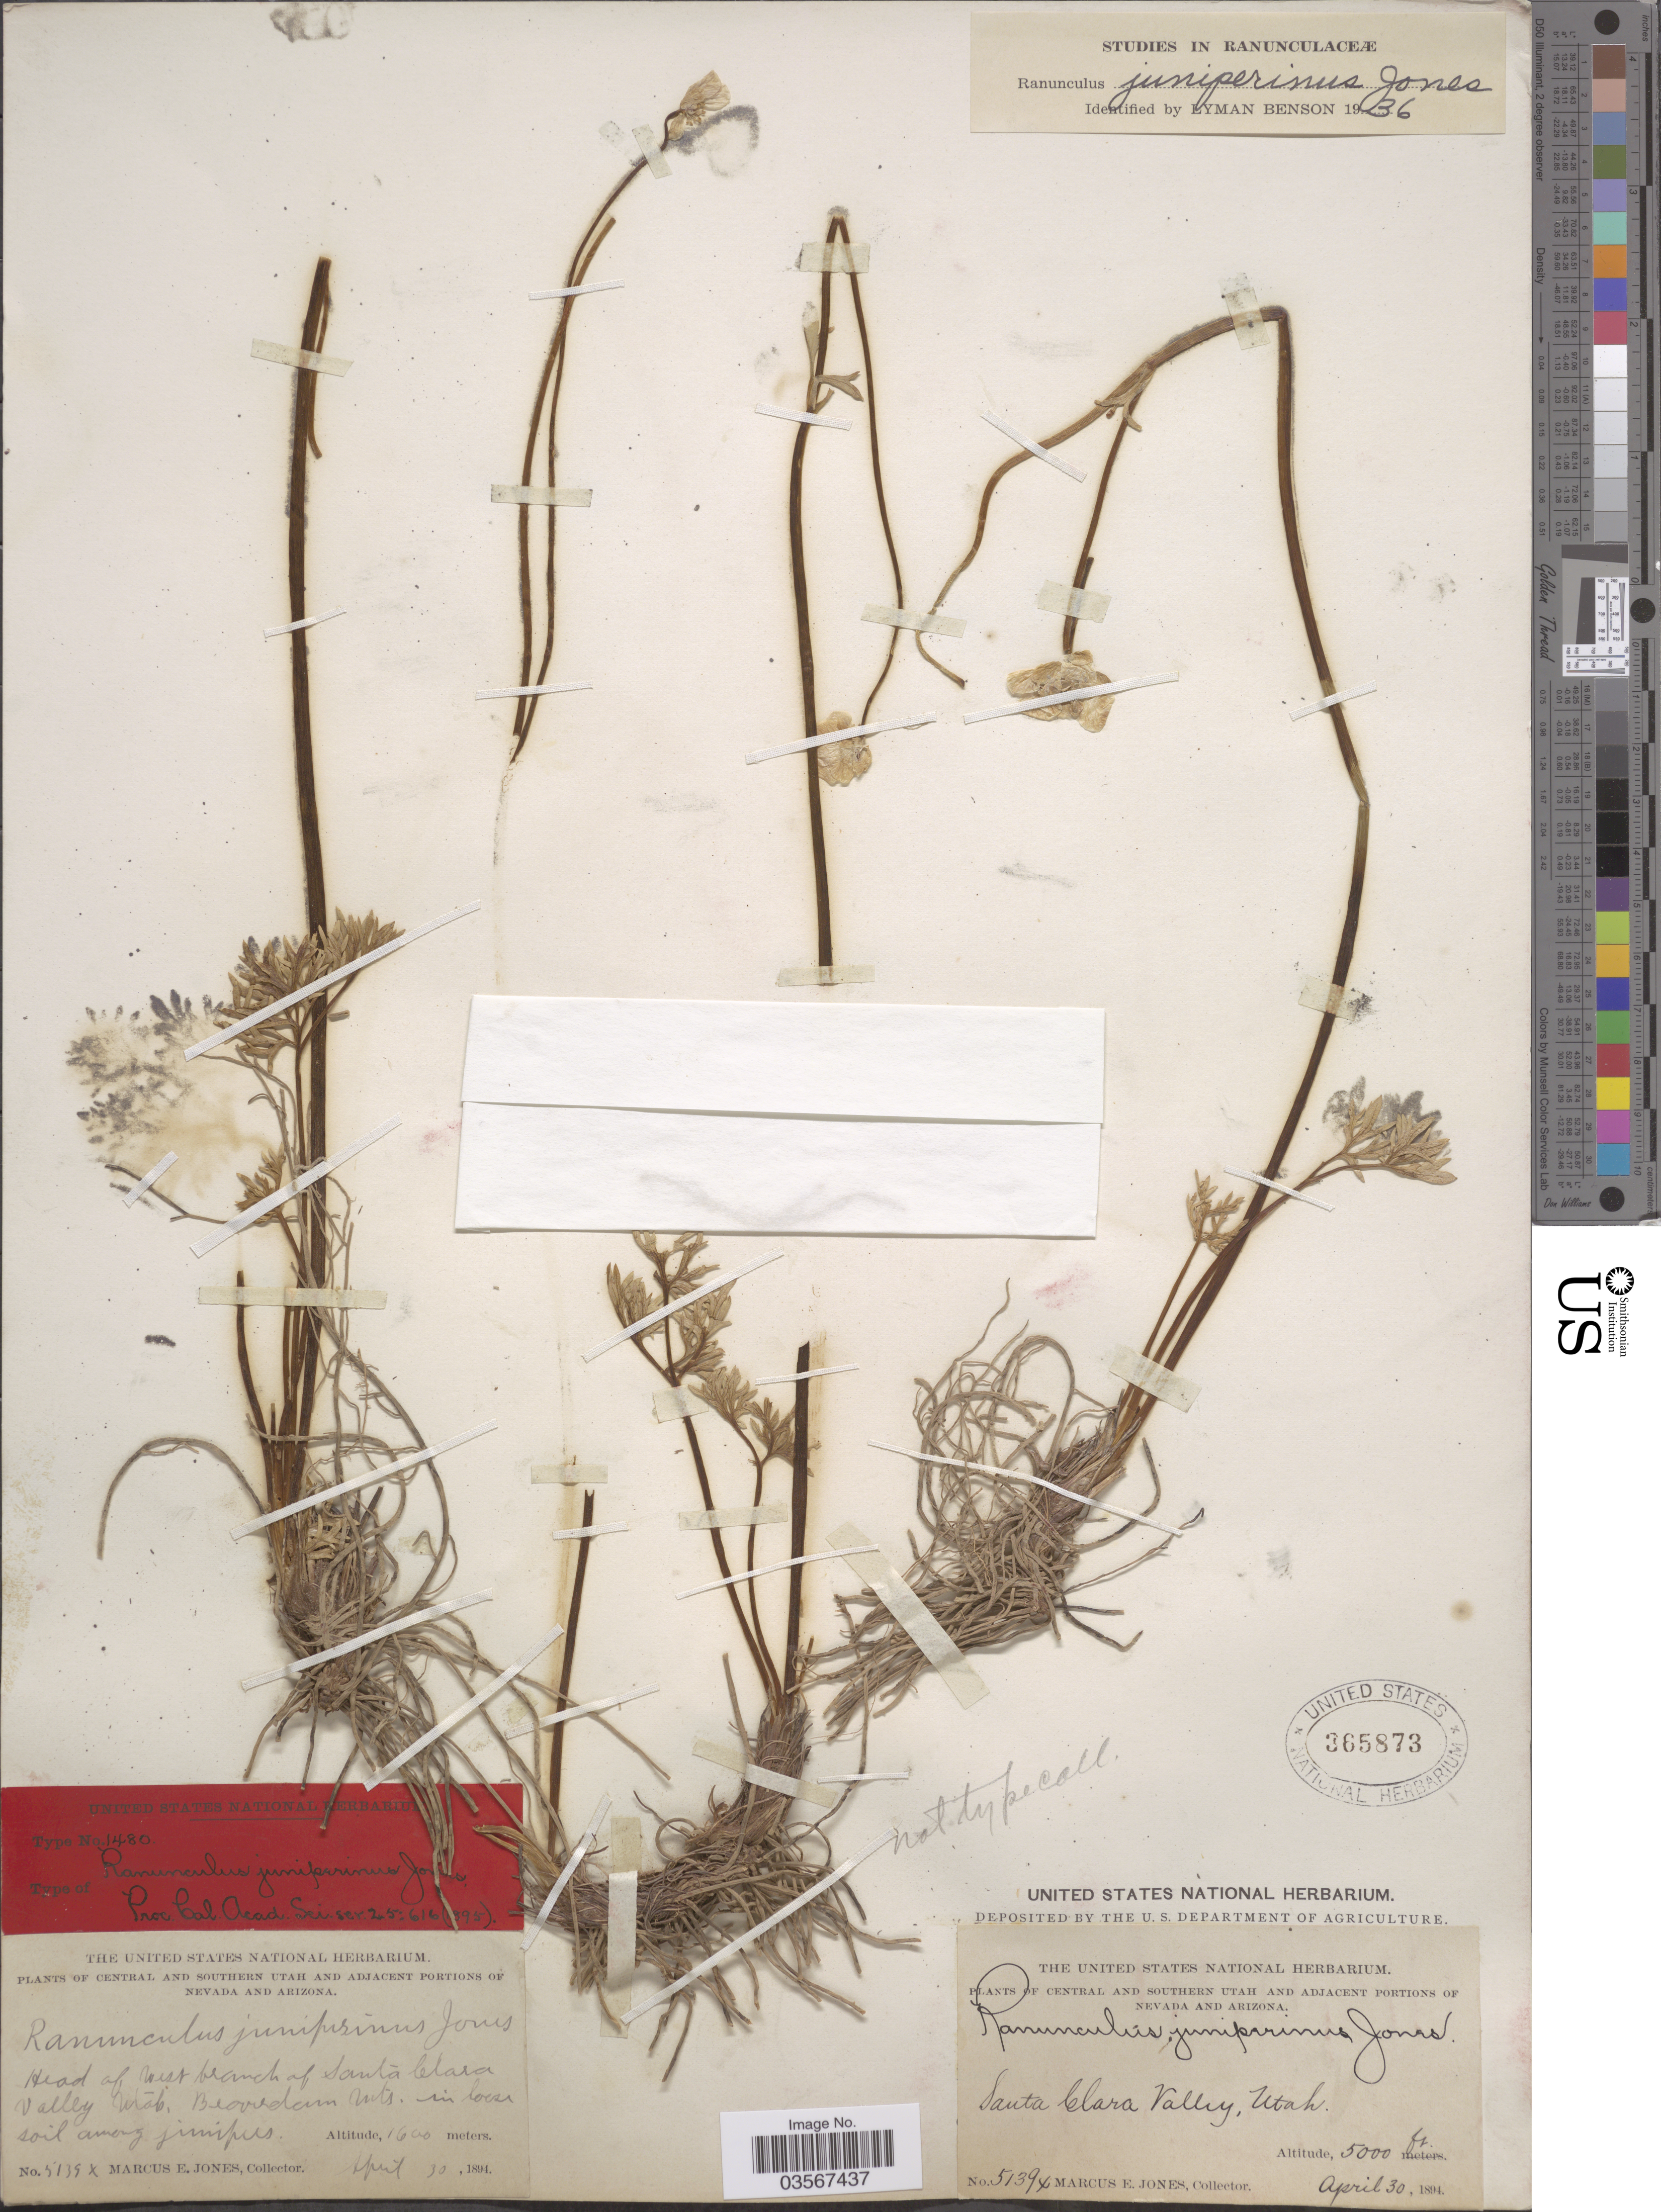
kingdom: Plantae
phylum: Tracheophyta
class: Magnoliopsida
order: Ranunculales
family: Ranunculaceae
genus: Ranunculus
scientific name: Ranunculus juniperinus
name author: M.E. Jones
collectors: M. E. Jones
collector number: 51394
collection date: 1894-04-30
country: United States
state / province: Utah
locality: Central and Southern Utah. Head of west branch of Santa Clara Valley. Beaverdam Mts.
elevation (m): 1524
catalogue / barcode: US 365873